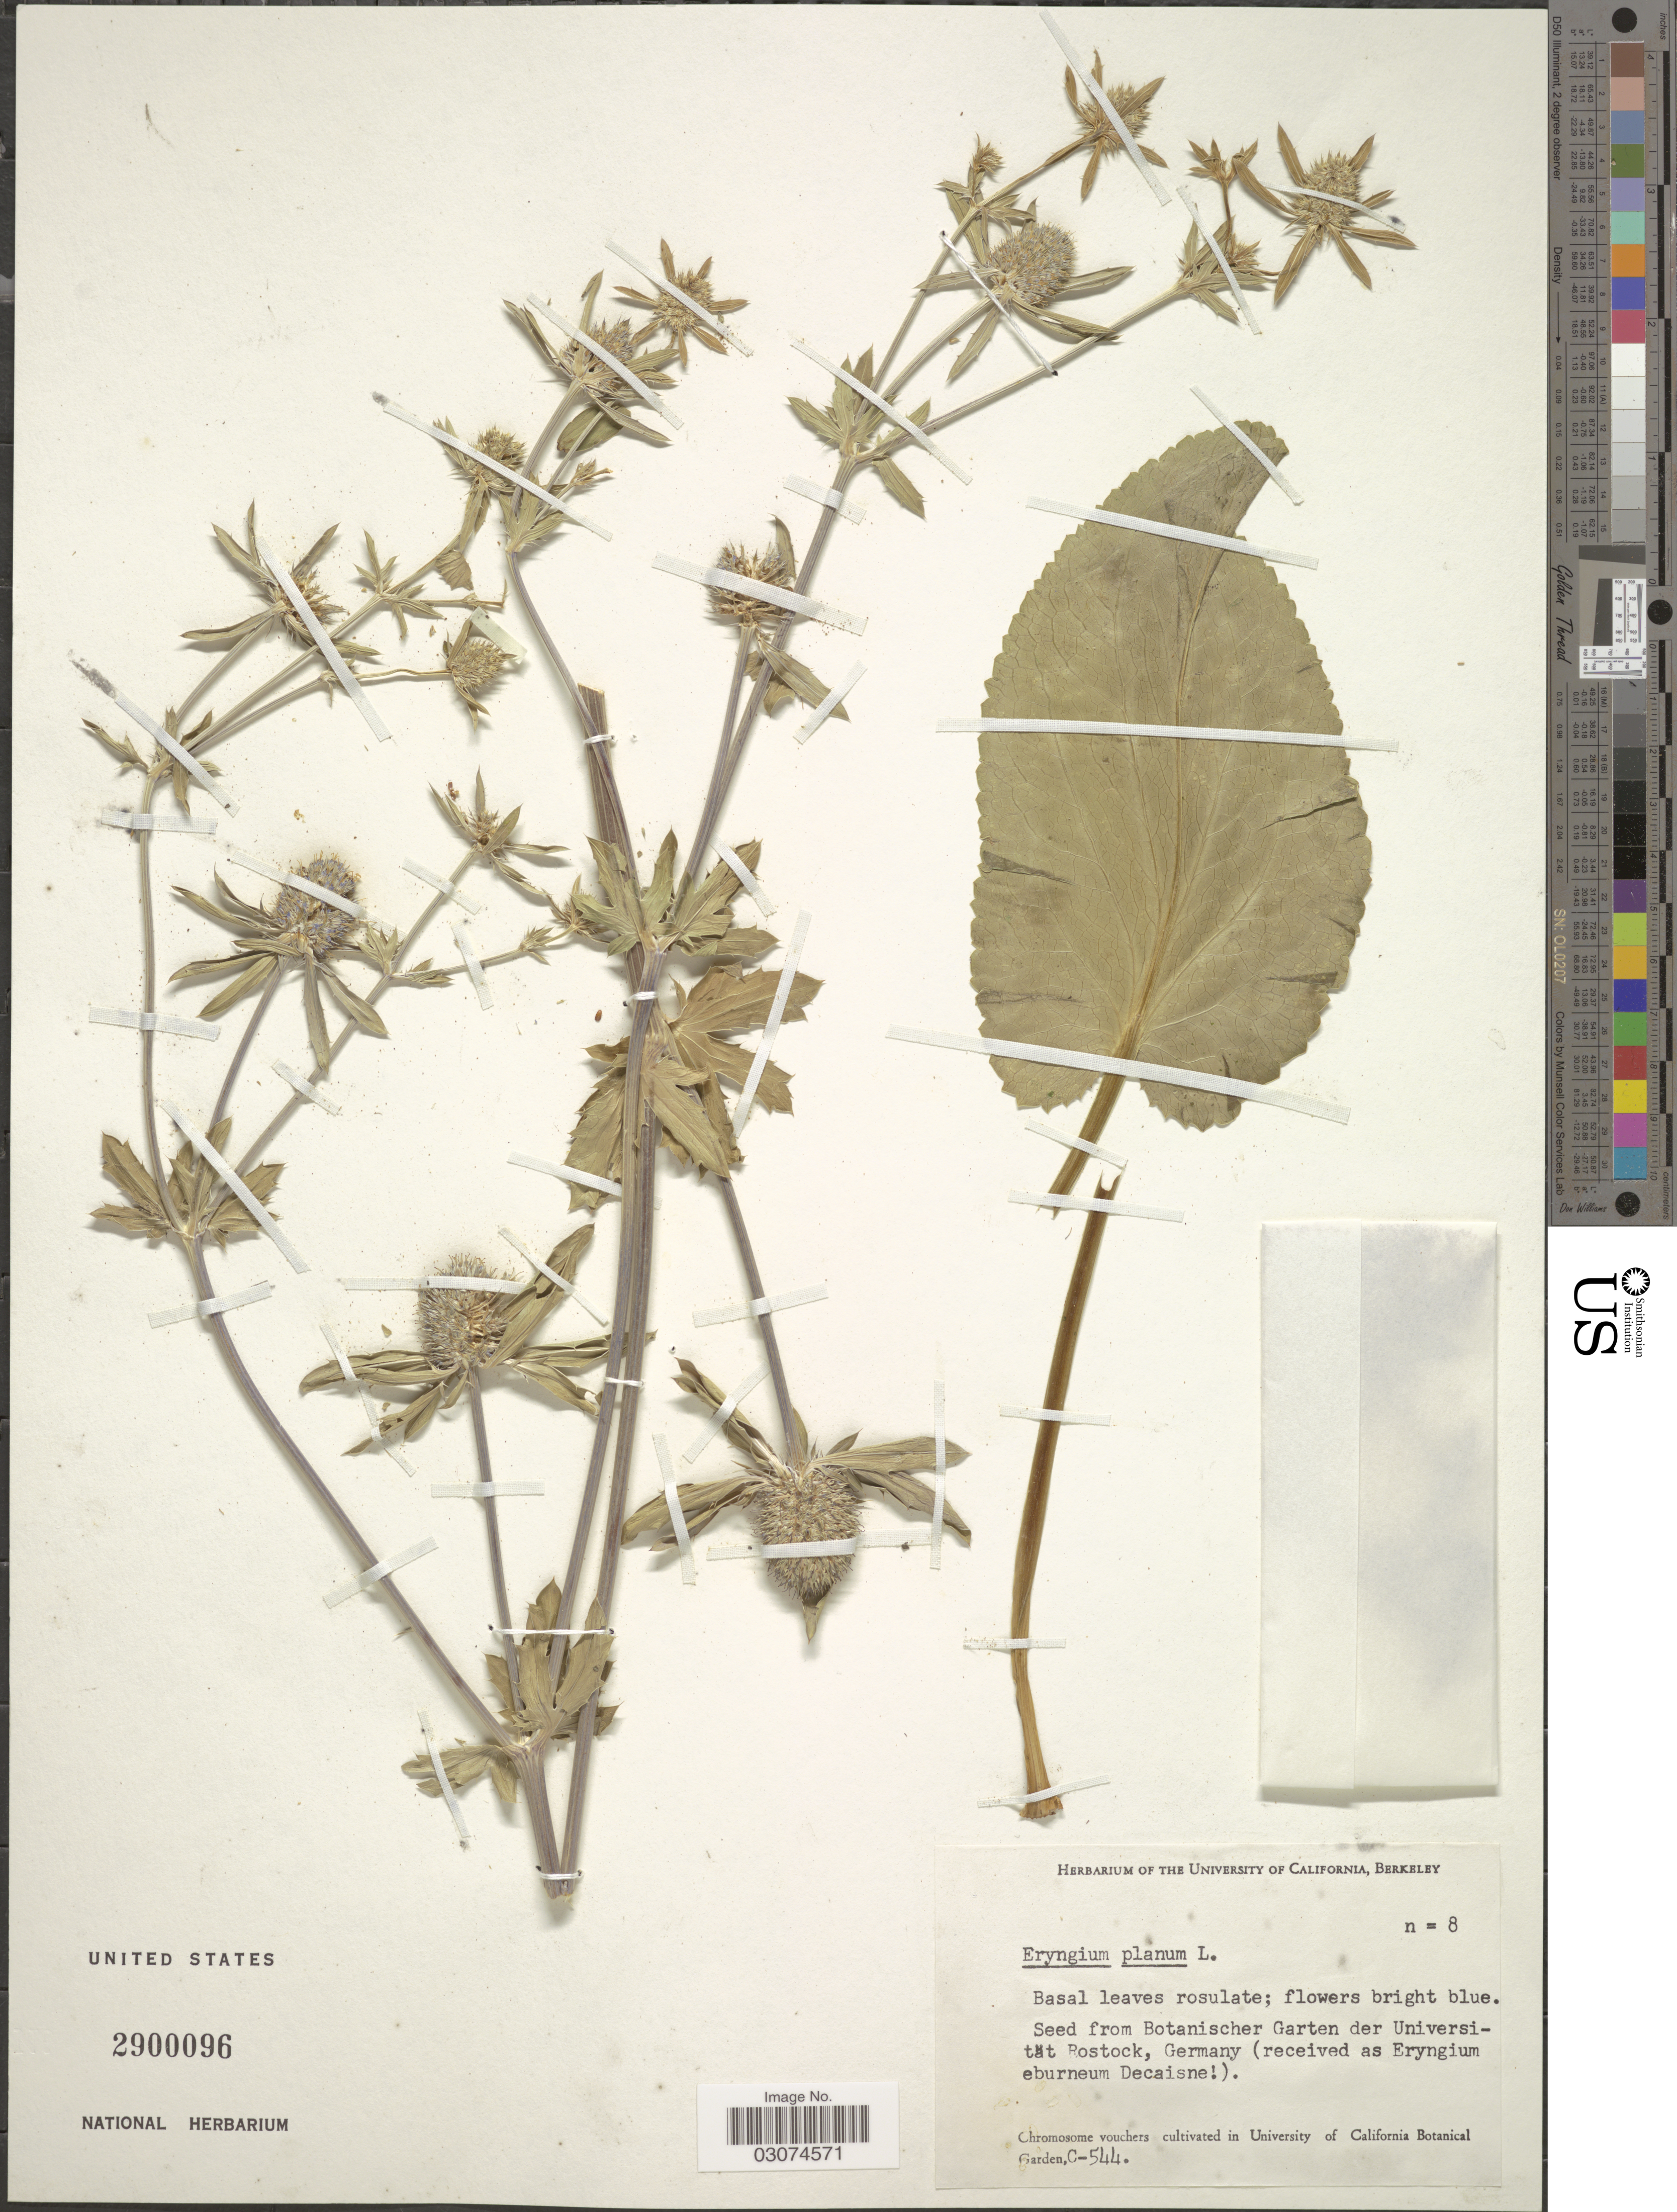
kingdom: Plantae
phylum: Tracheophyta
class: Magnoliopsida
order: Apiales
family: Apiaceae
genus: Eryngium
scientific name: Eryngium planum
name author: L.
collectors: ex herb. Univ. of California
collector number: C-544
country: United States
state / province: California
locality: University of California Botanical Garden.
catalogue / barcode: US 2900096